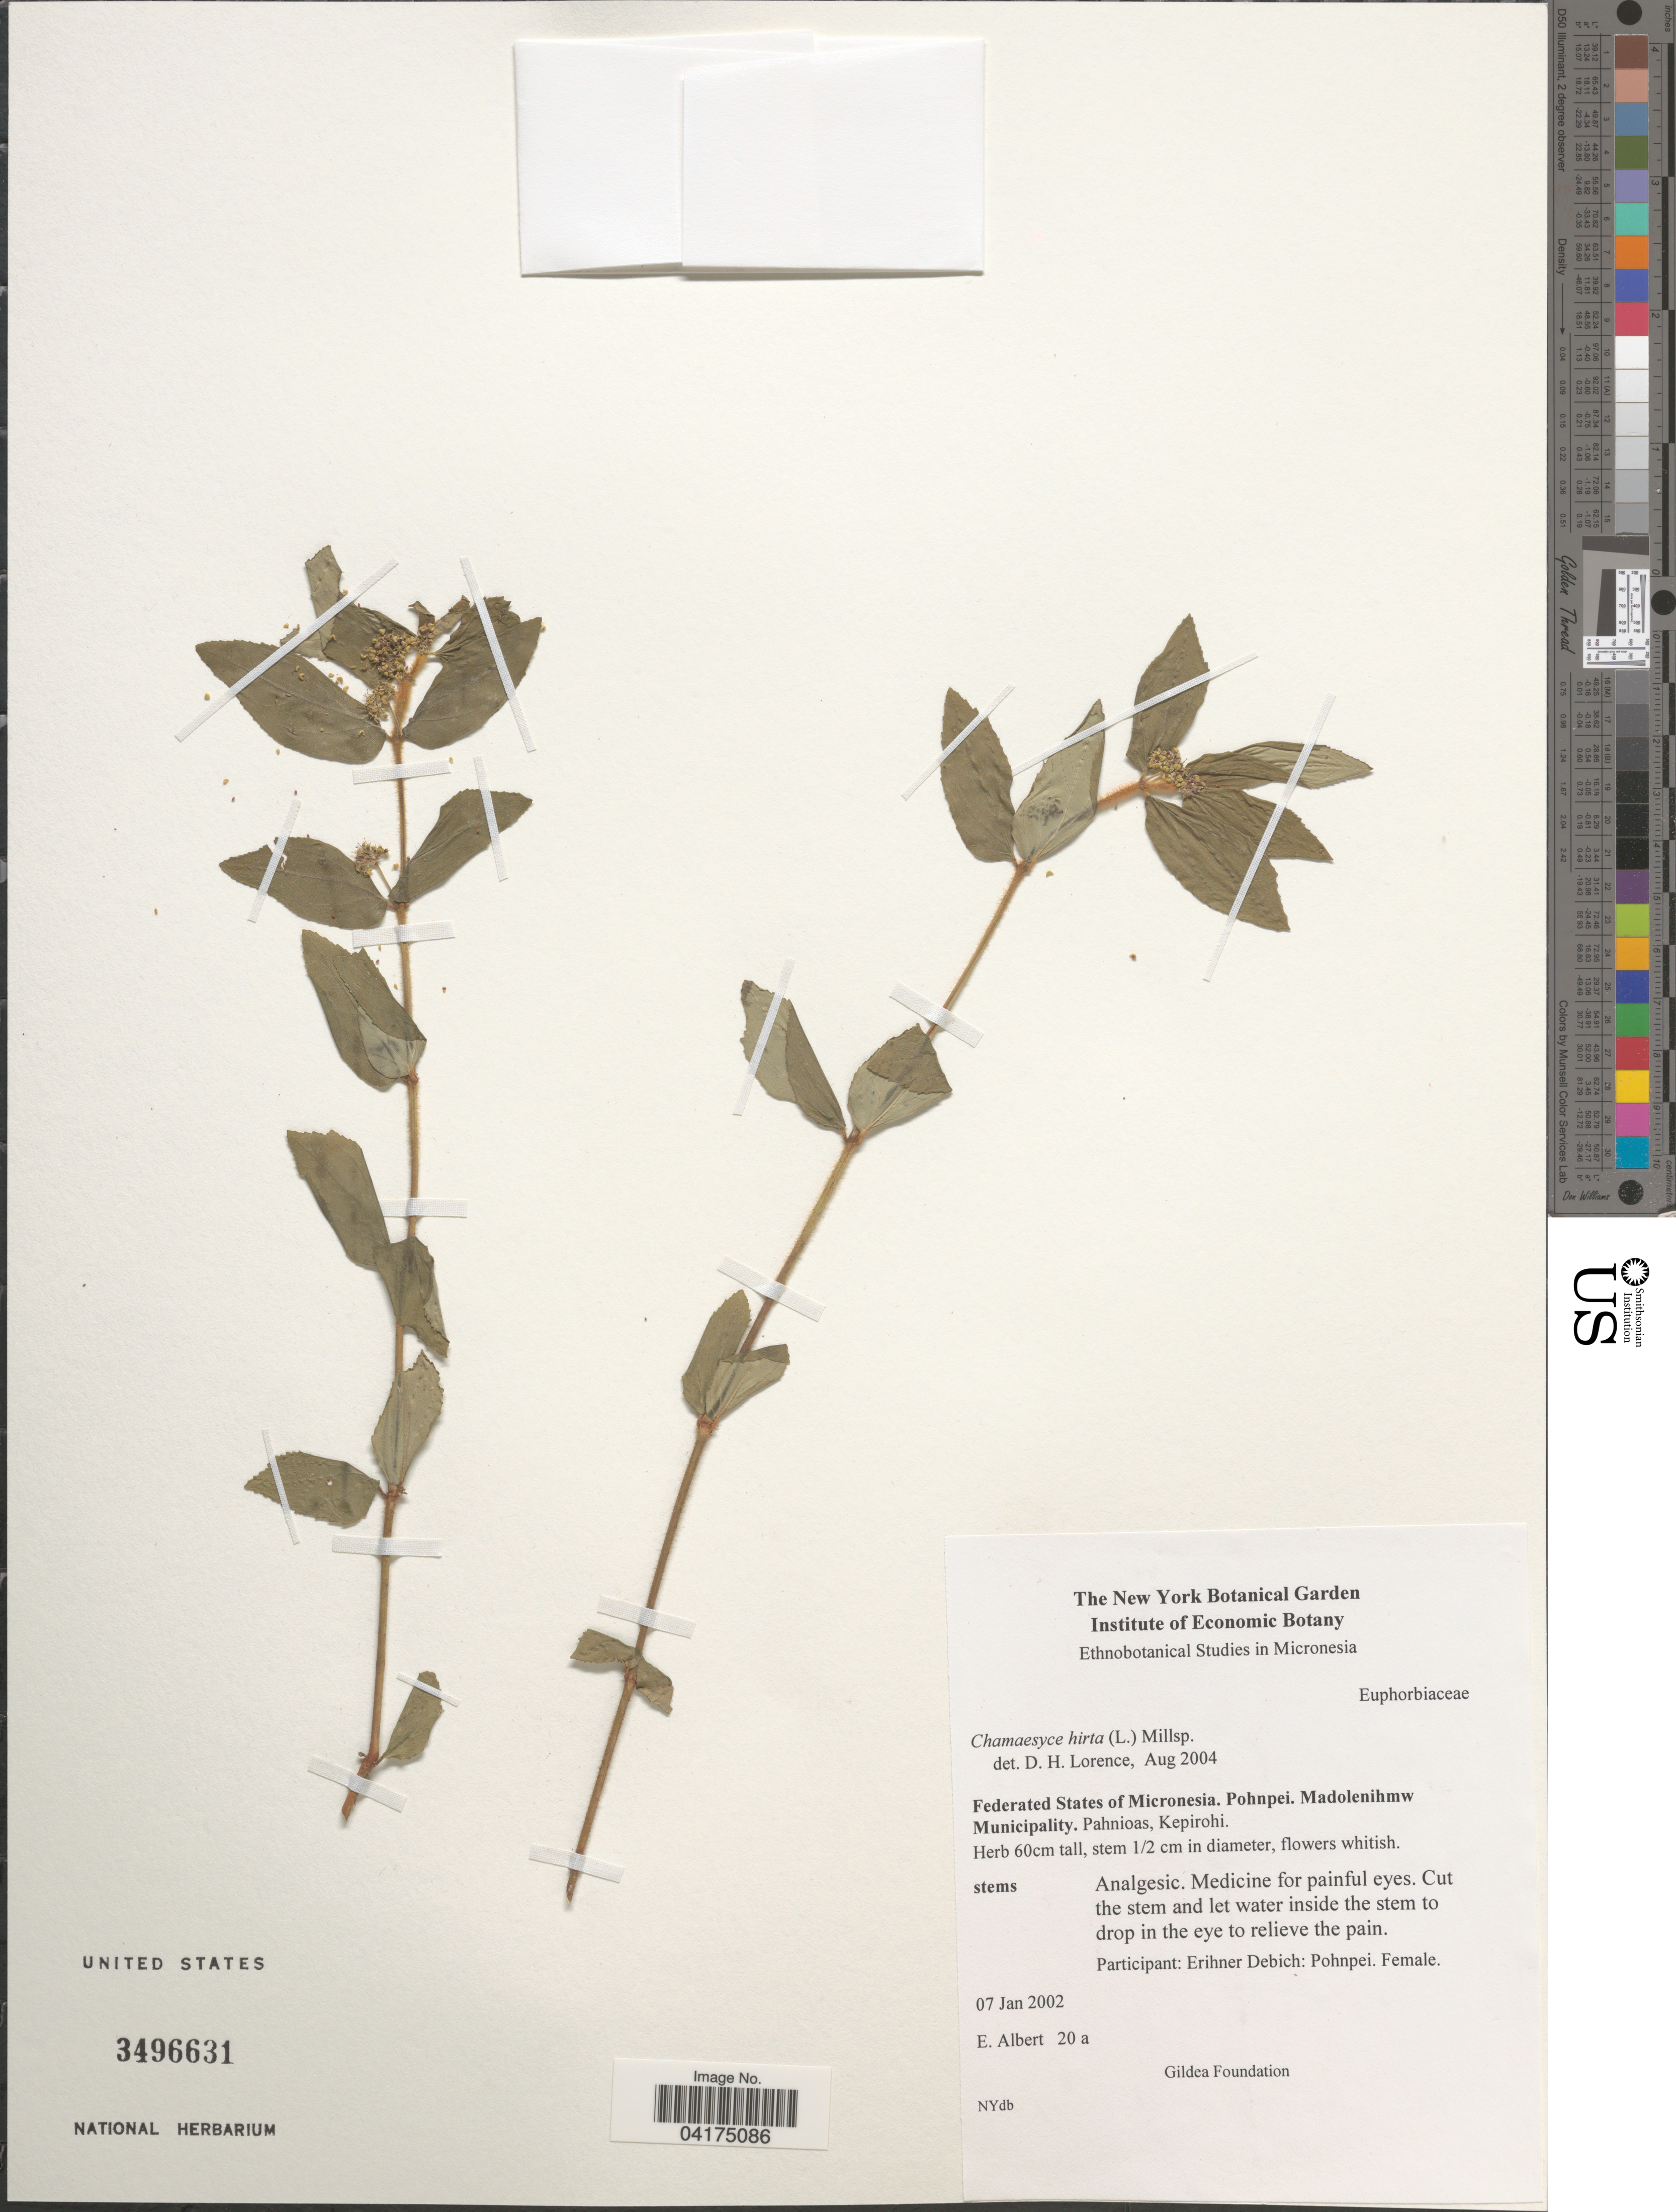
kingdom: Plantae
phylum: Tracheophyta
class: Magnoliopsida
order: Malpighiales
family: Euphorbiaceae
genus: Chamaesyce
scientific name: Chamaesyce hirta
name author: (L.) Millsp.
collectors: E. Albert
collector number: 20 a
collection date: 2002-01-07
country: Micronesia, Federated States of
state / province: Pohnpei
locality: Madolenihmw Municipality. Pahnioas, Kepirohi.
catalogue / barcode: US 3496631